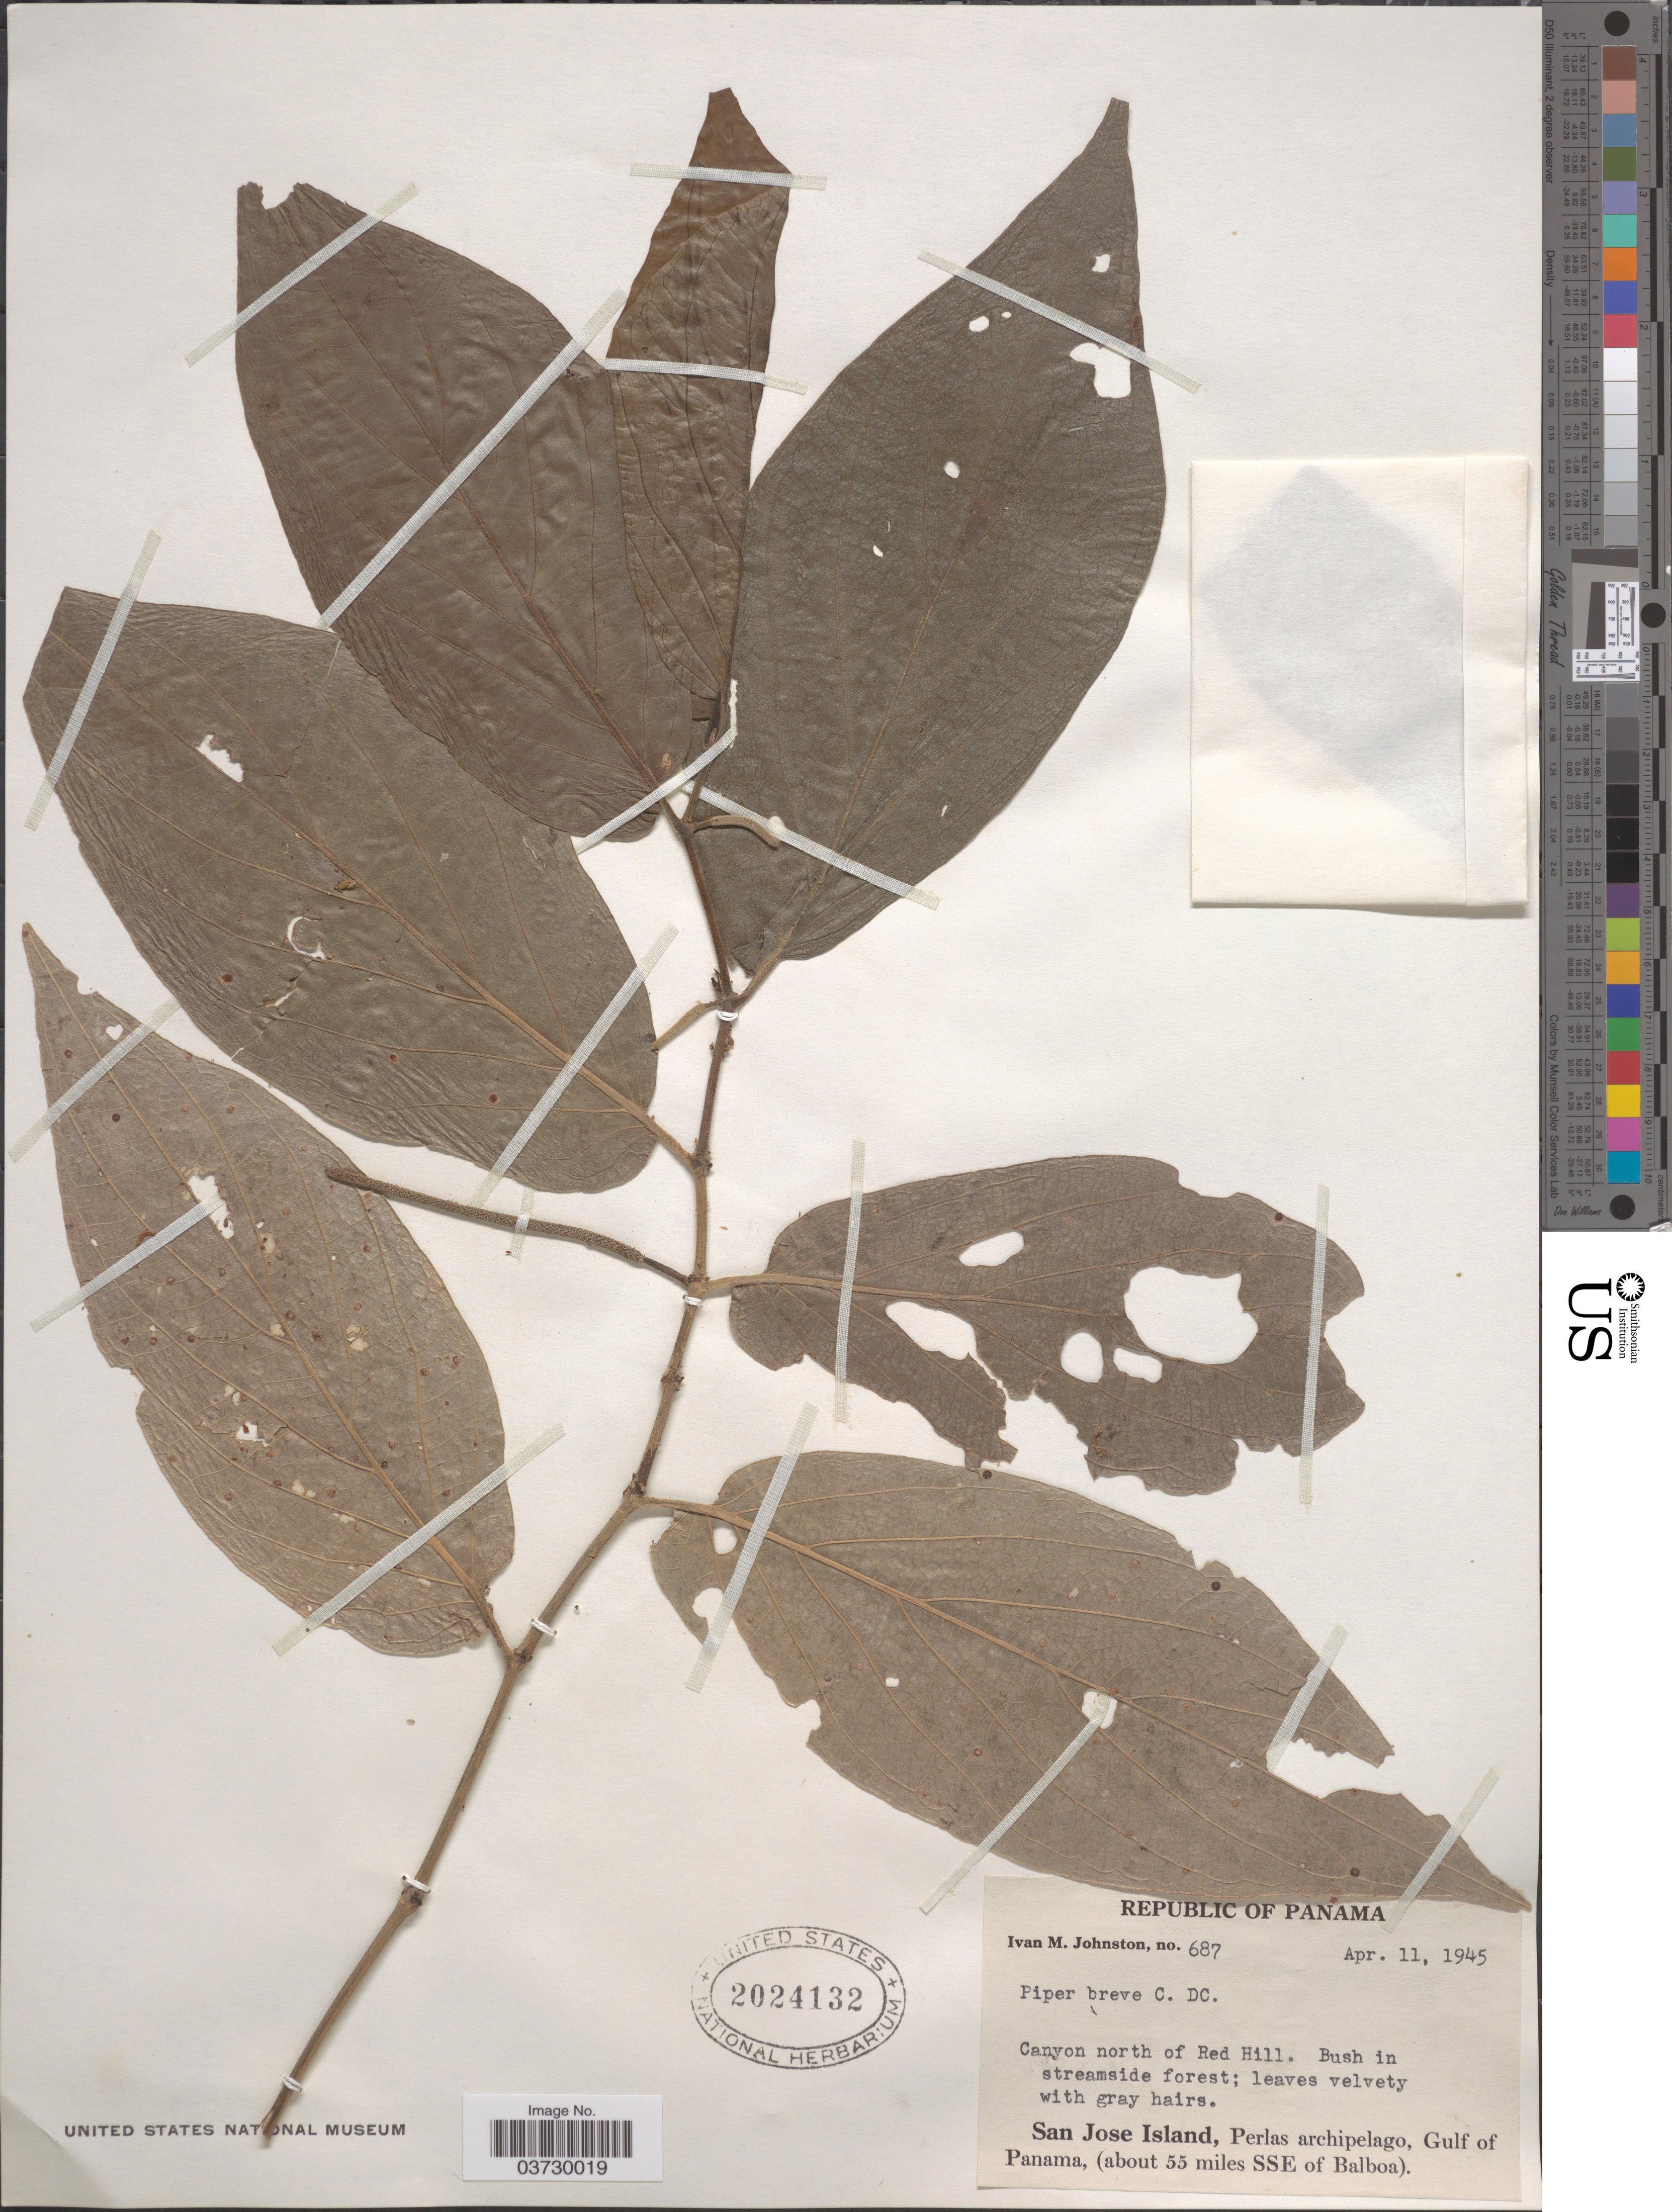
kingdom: Plantae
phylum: Tracheophyta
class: Magnoliopsida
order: Piperales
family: Piperaceae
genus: Piper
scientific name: Piper breve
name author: C. DC. in Trel.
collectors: I.M. Johnston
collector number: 687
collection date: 1945-04-11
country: Panama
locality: Canyon north of Red Hill. San Jose Island, Perlas archipelago, Gulf of Panama, (about 55 miles SSE of Balboa).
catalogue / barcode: US 2024132